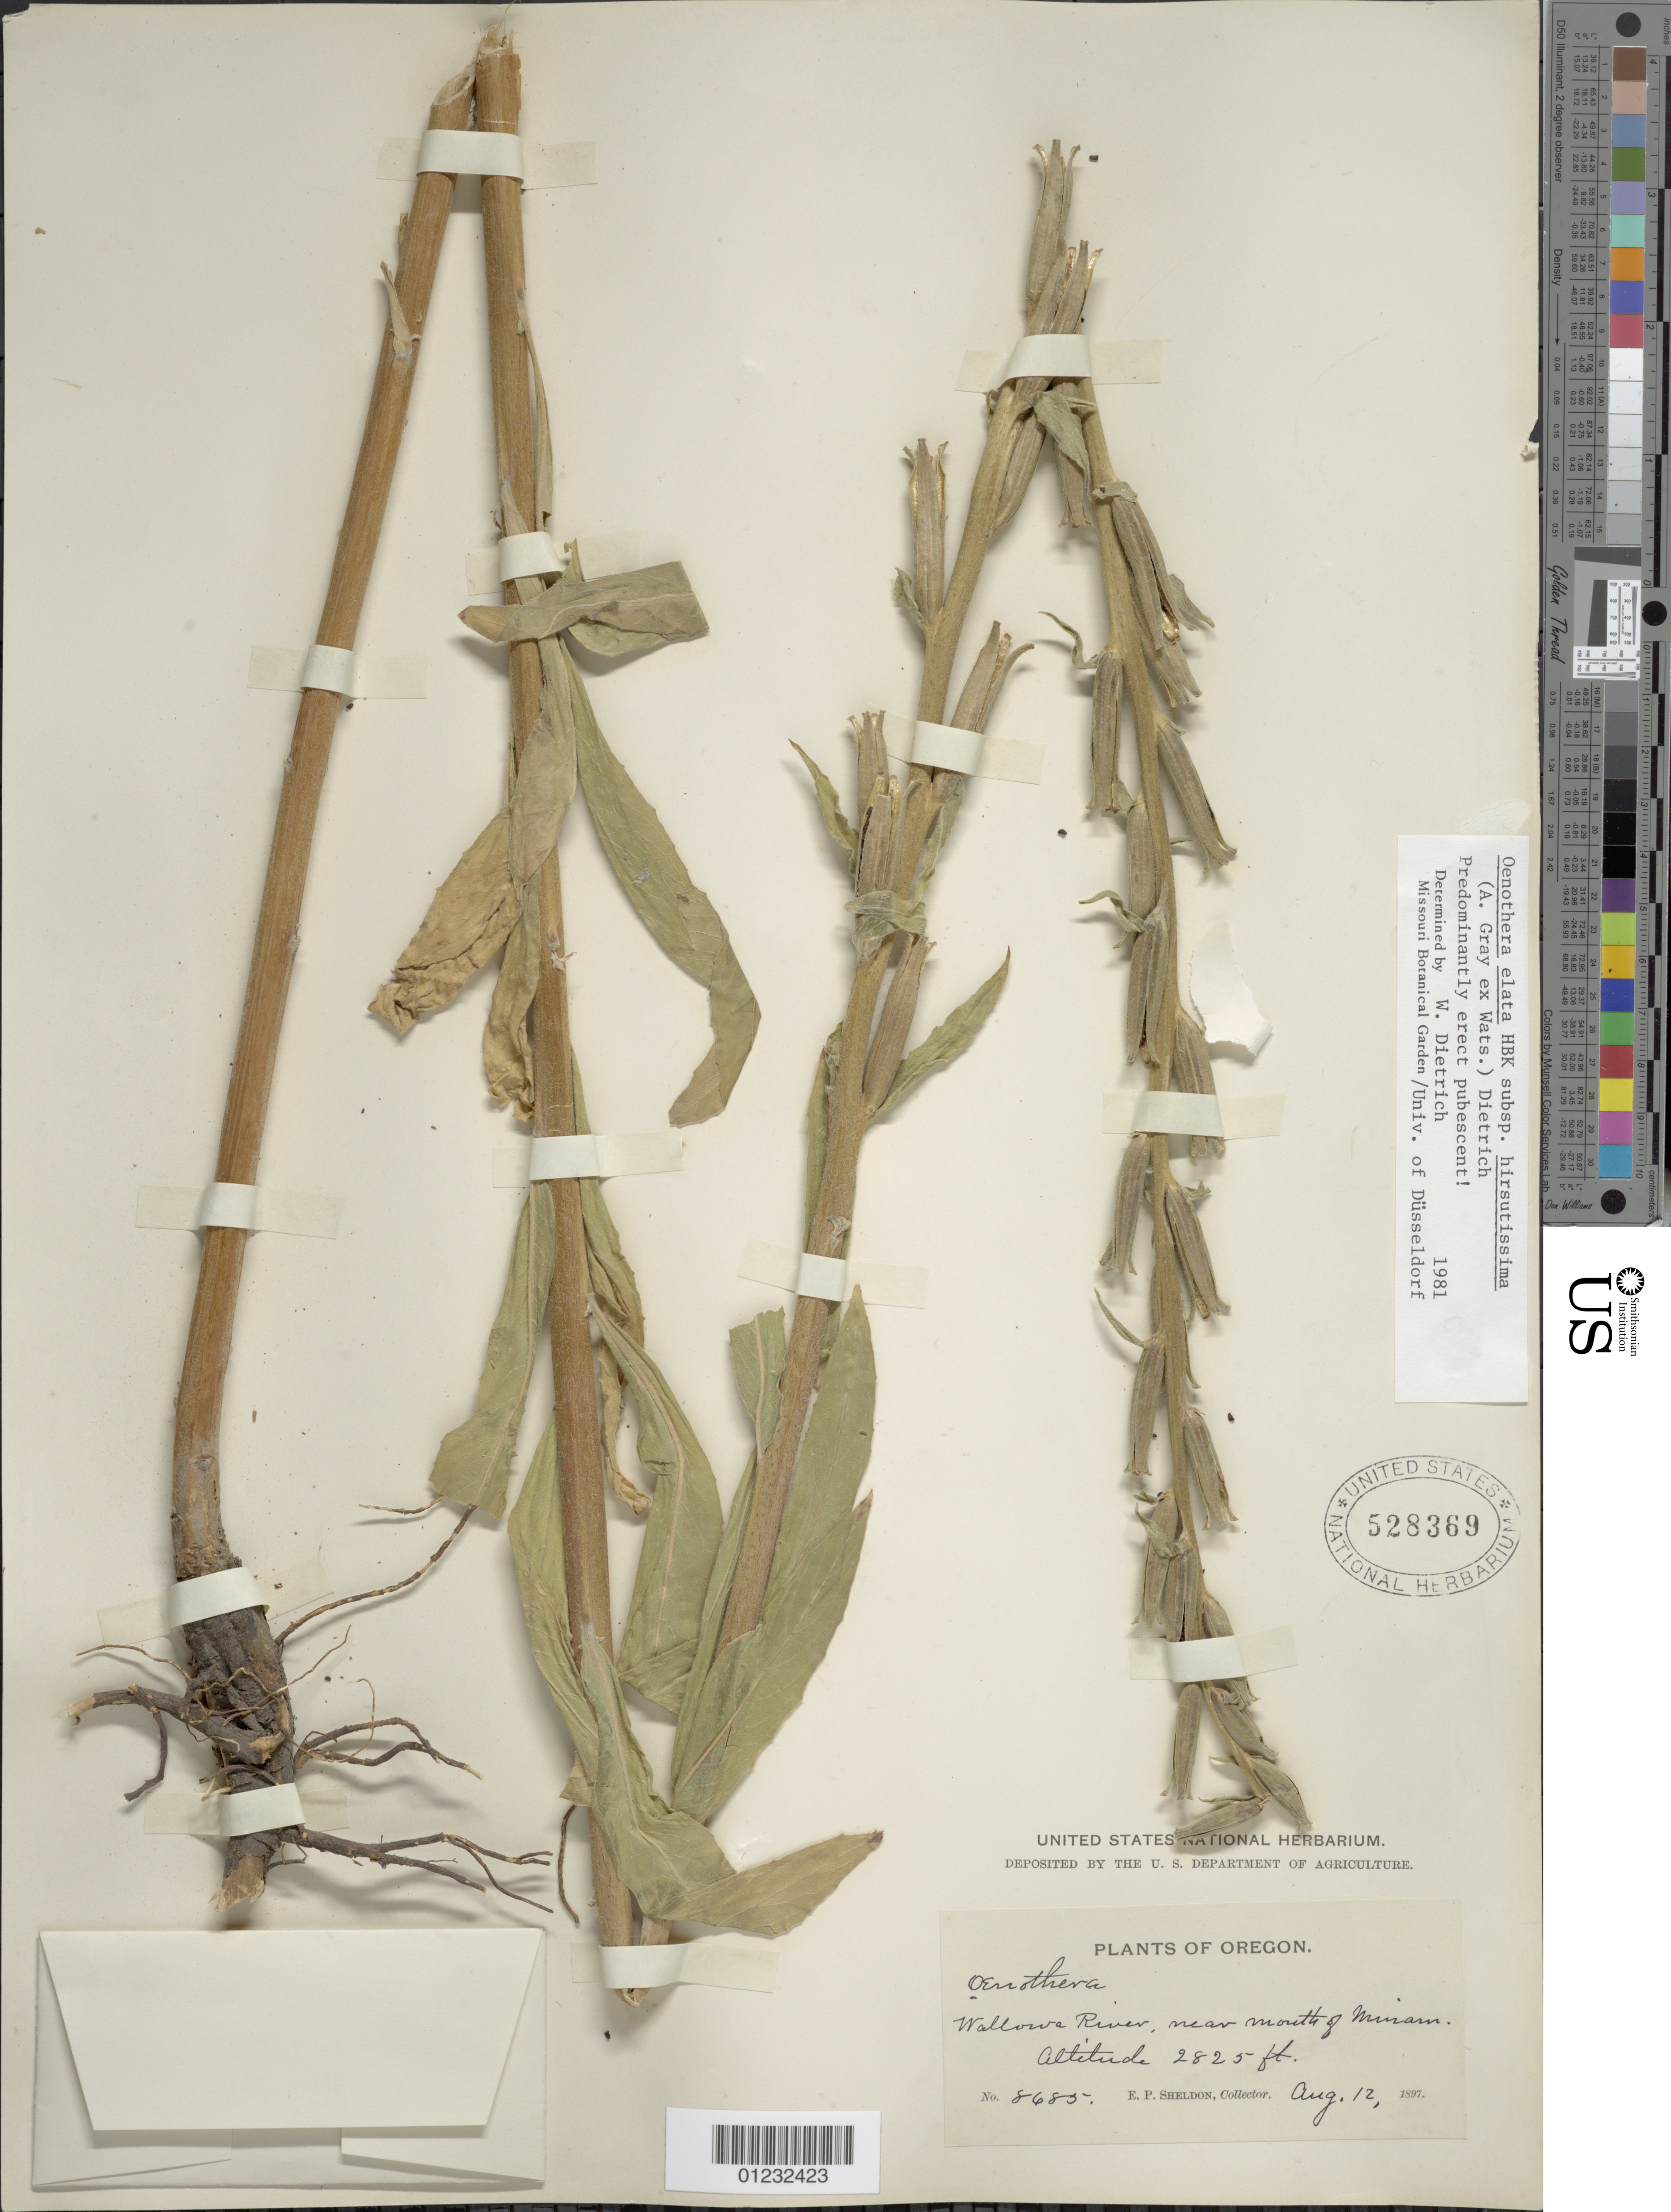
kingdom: Plantae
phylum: Tracheophyta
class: Magnoliopsida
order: Myrtales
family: Onagraceae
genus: Oenothera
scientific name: Oenothera elata subsp. hirsutissima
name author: (A. Gray ex S. Watson) W. Dietr.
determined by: Dietrich, W.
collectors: E. P. Sheldon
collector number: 8685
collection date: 1897-08-12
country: United States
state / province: Oregon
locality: Wallowa River, near mouth of Miriam.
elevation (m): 861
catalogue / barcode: US 528369